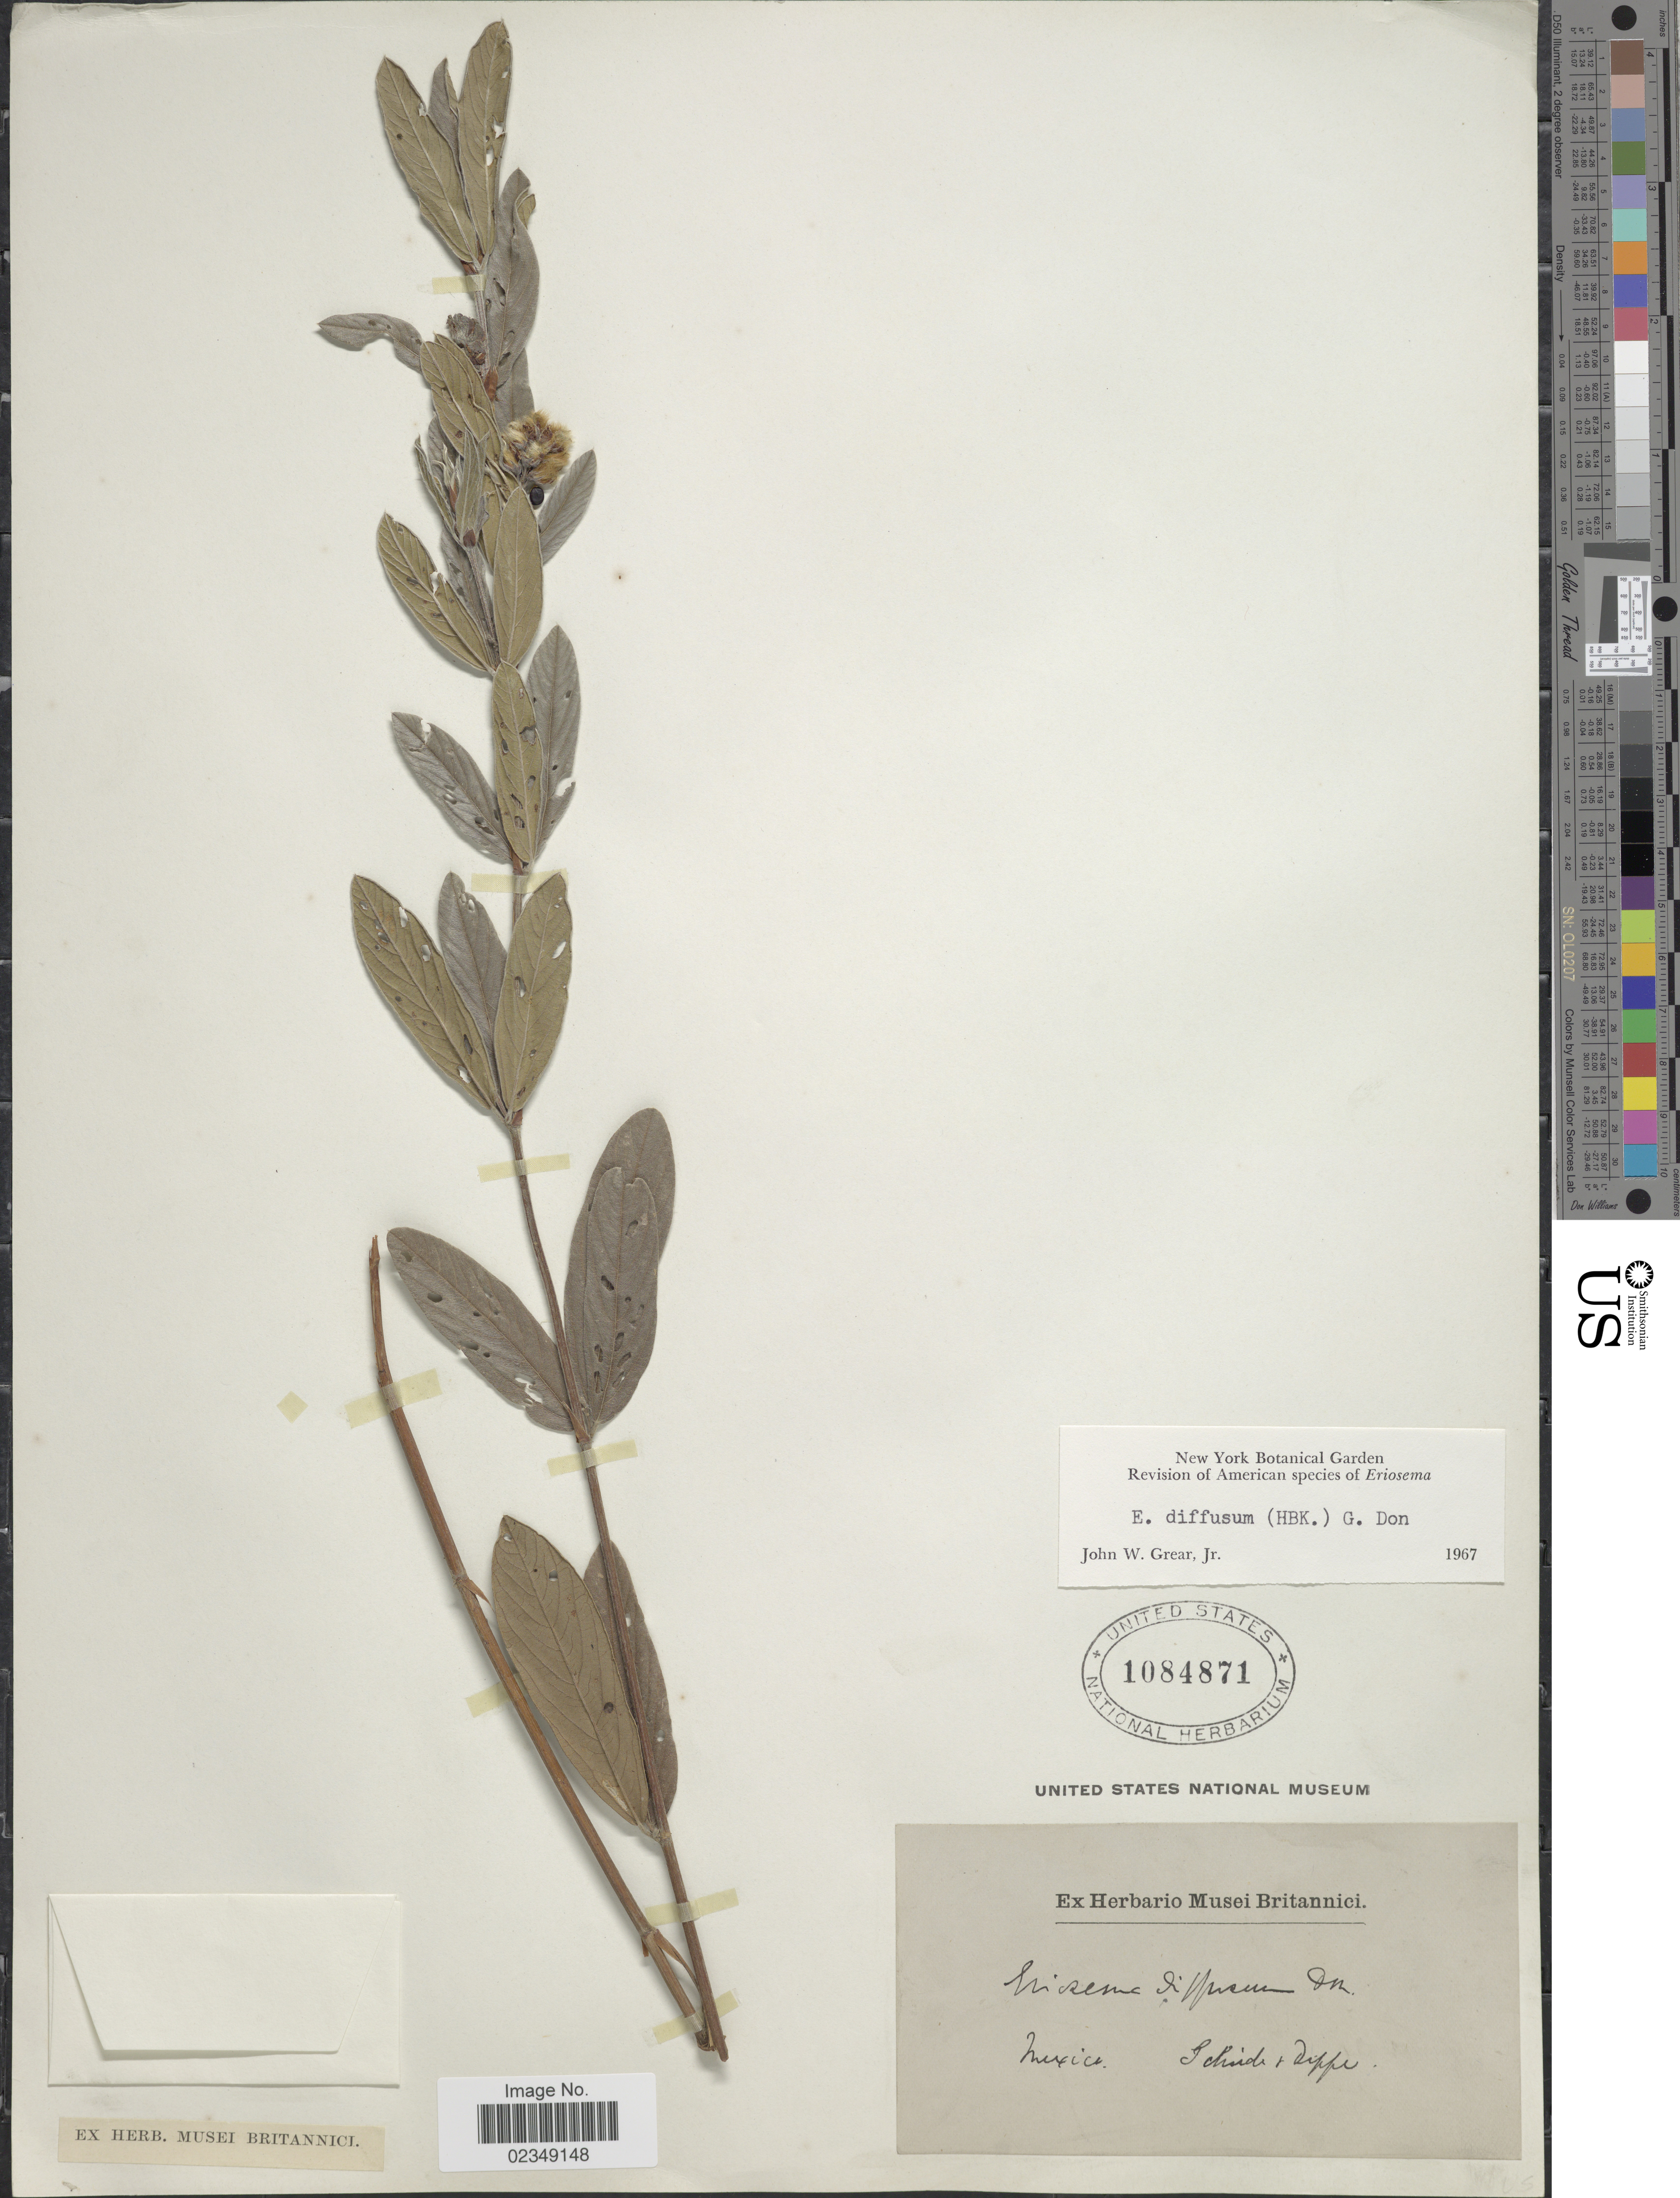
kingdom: Plantae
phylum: Tracheophyta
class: Magnoliopsida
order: Fabales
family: Fabaceae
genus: Eriosema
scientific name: Eriosema diffusum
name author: (Kunth) G. Don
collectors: C. J. W. Schiede & F. Deppe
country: Mexico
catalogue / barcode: US 1084871